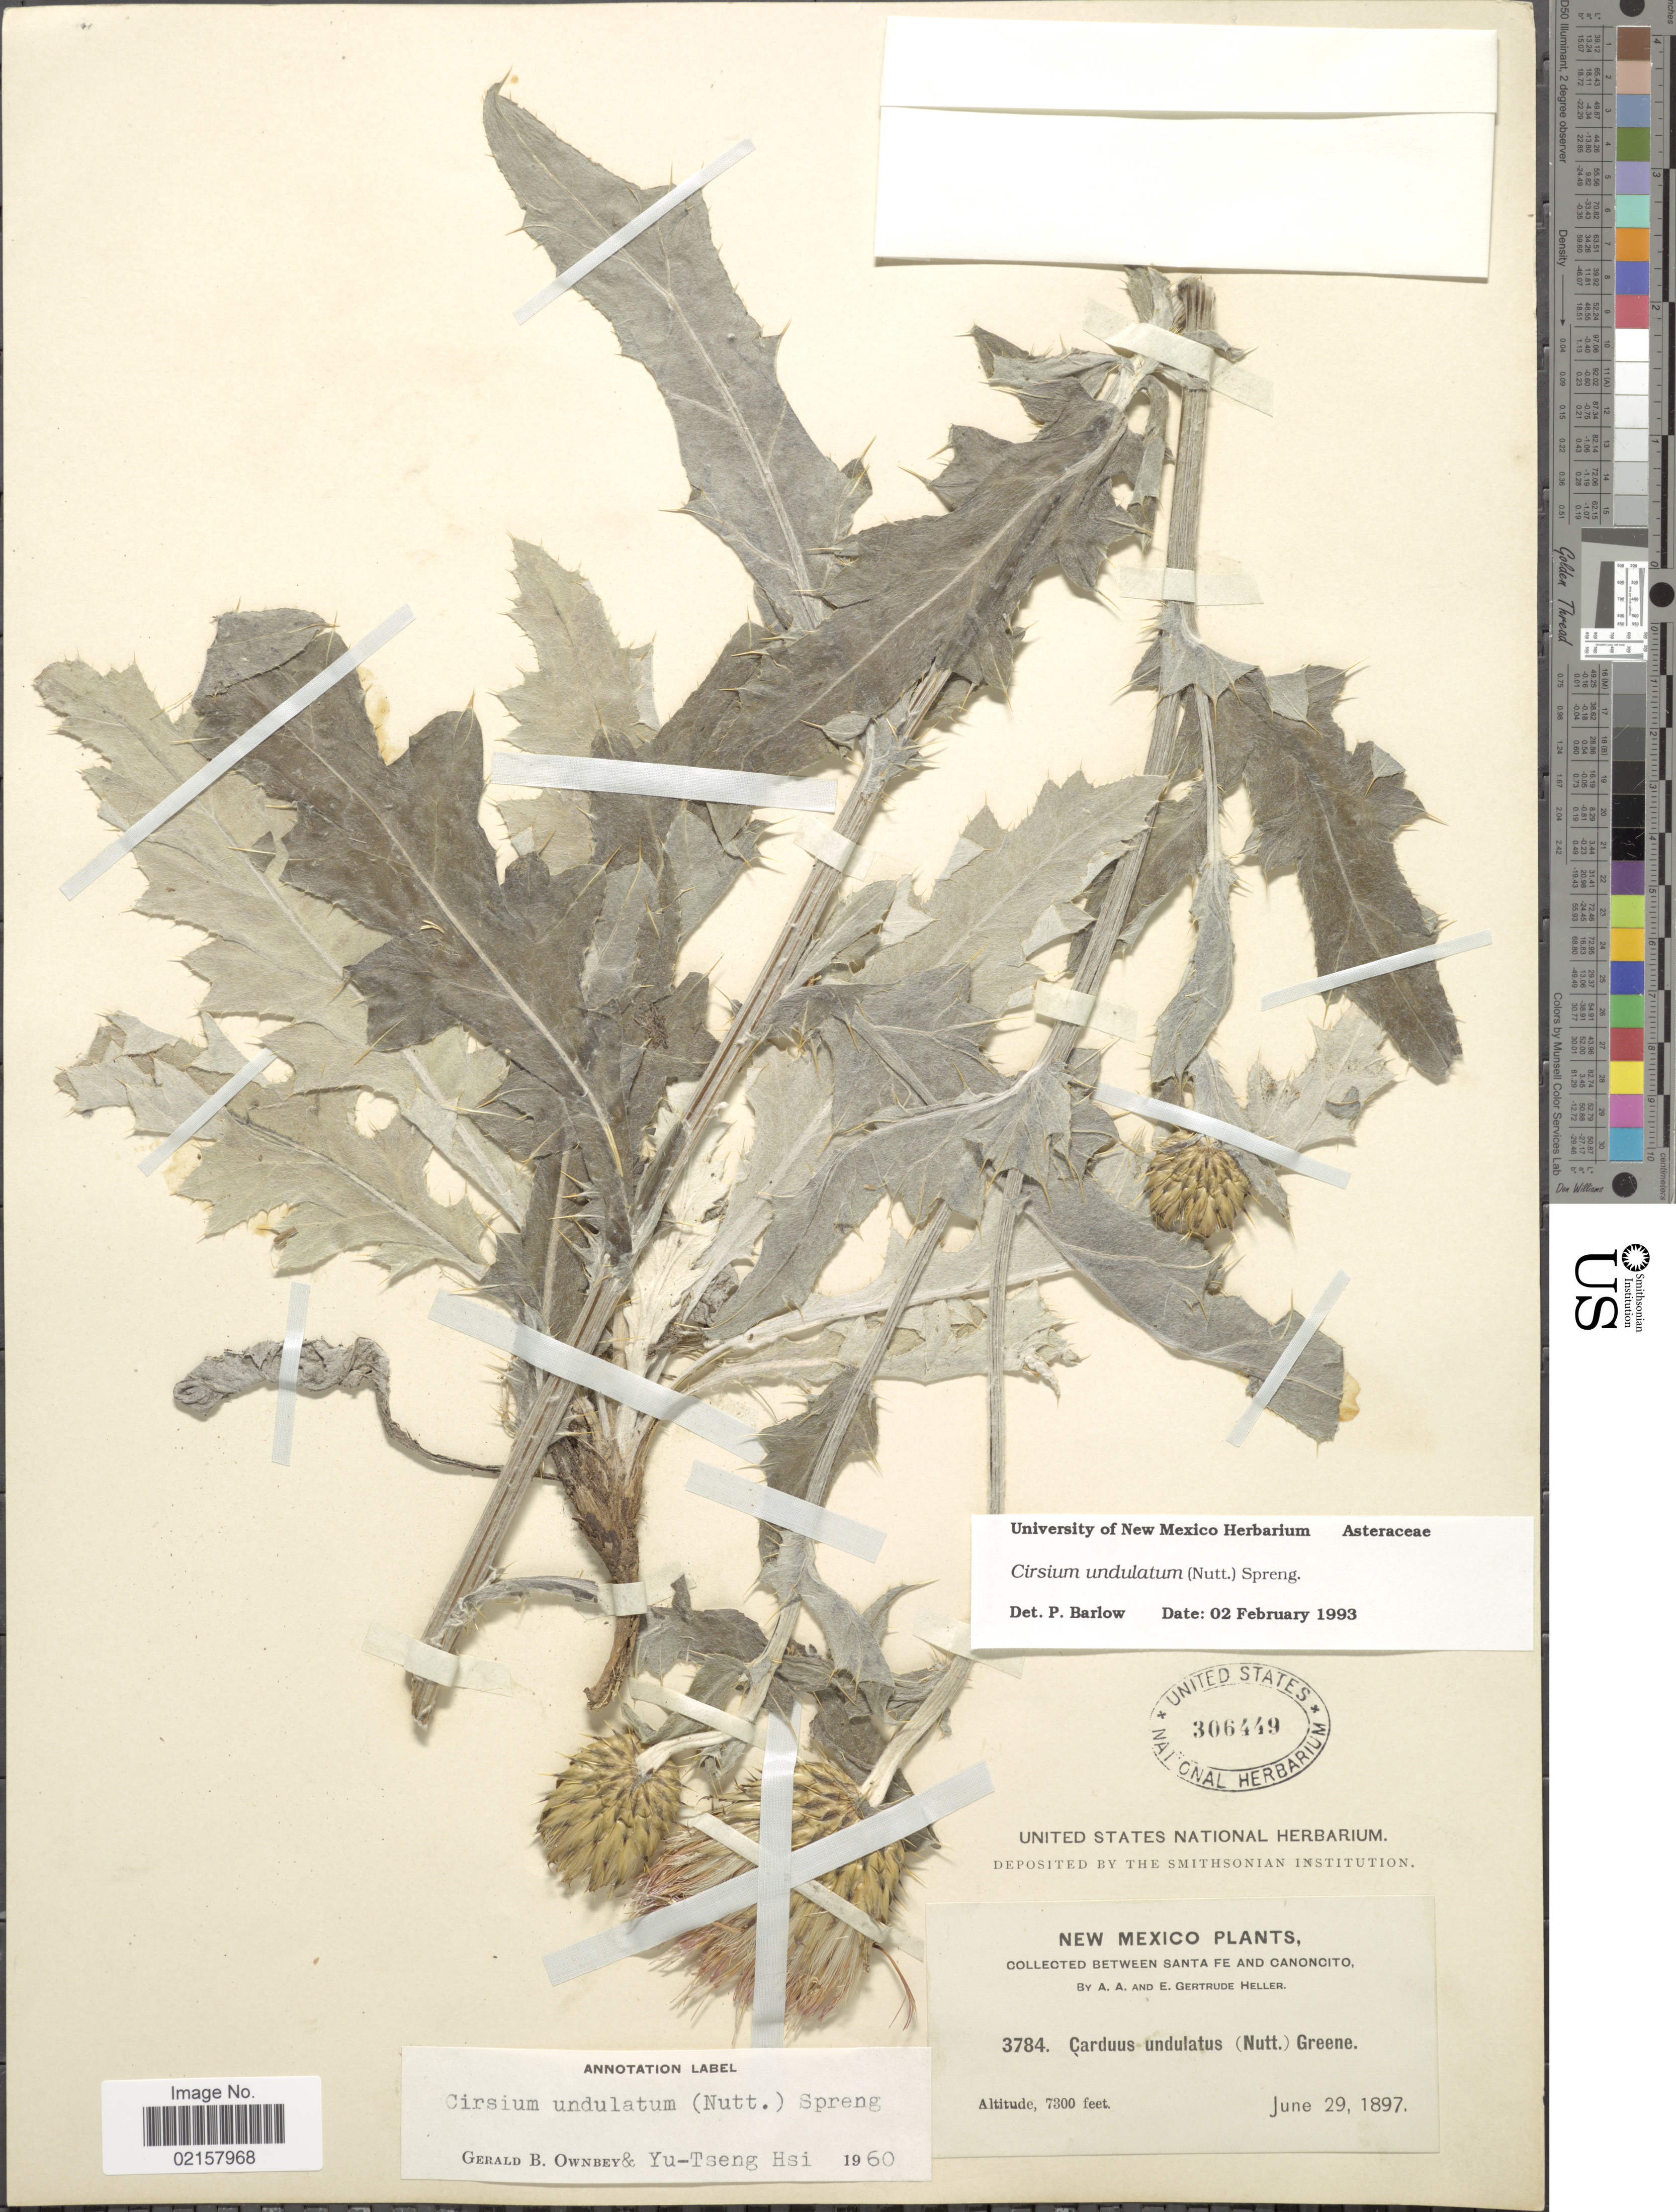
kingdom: Plantae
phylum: Tracheophyta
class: Magnoliopsida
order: Asterales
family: Asteraceae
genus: Cirsium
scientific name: Cirsium undulatum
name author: (Nutt.) Spreng.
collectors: A. A. Heller & E. G. Heller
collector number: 3784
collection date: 1897-06-29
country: United States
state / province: New Mexico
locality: Between Santa Fe and Canoncito.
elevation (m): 2225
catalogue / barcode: US 306449